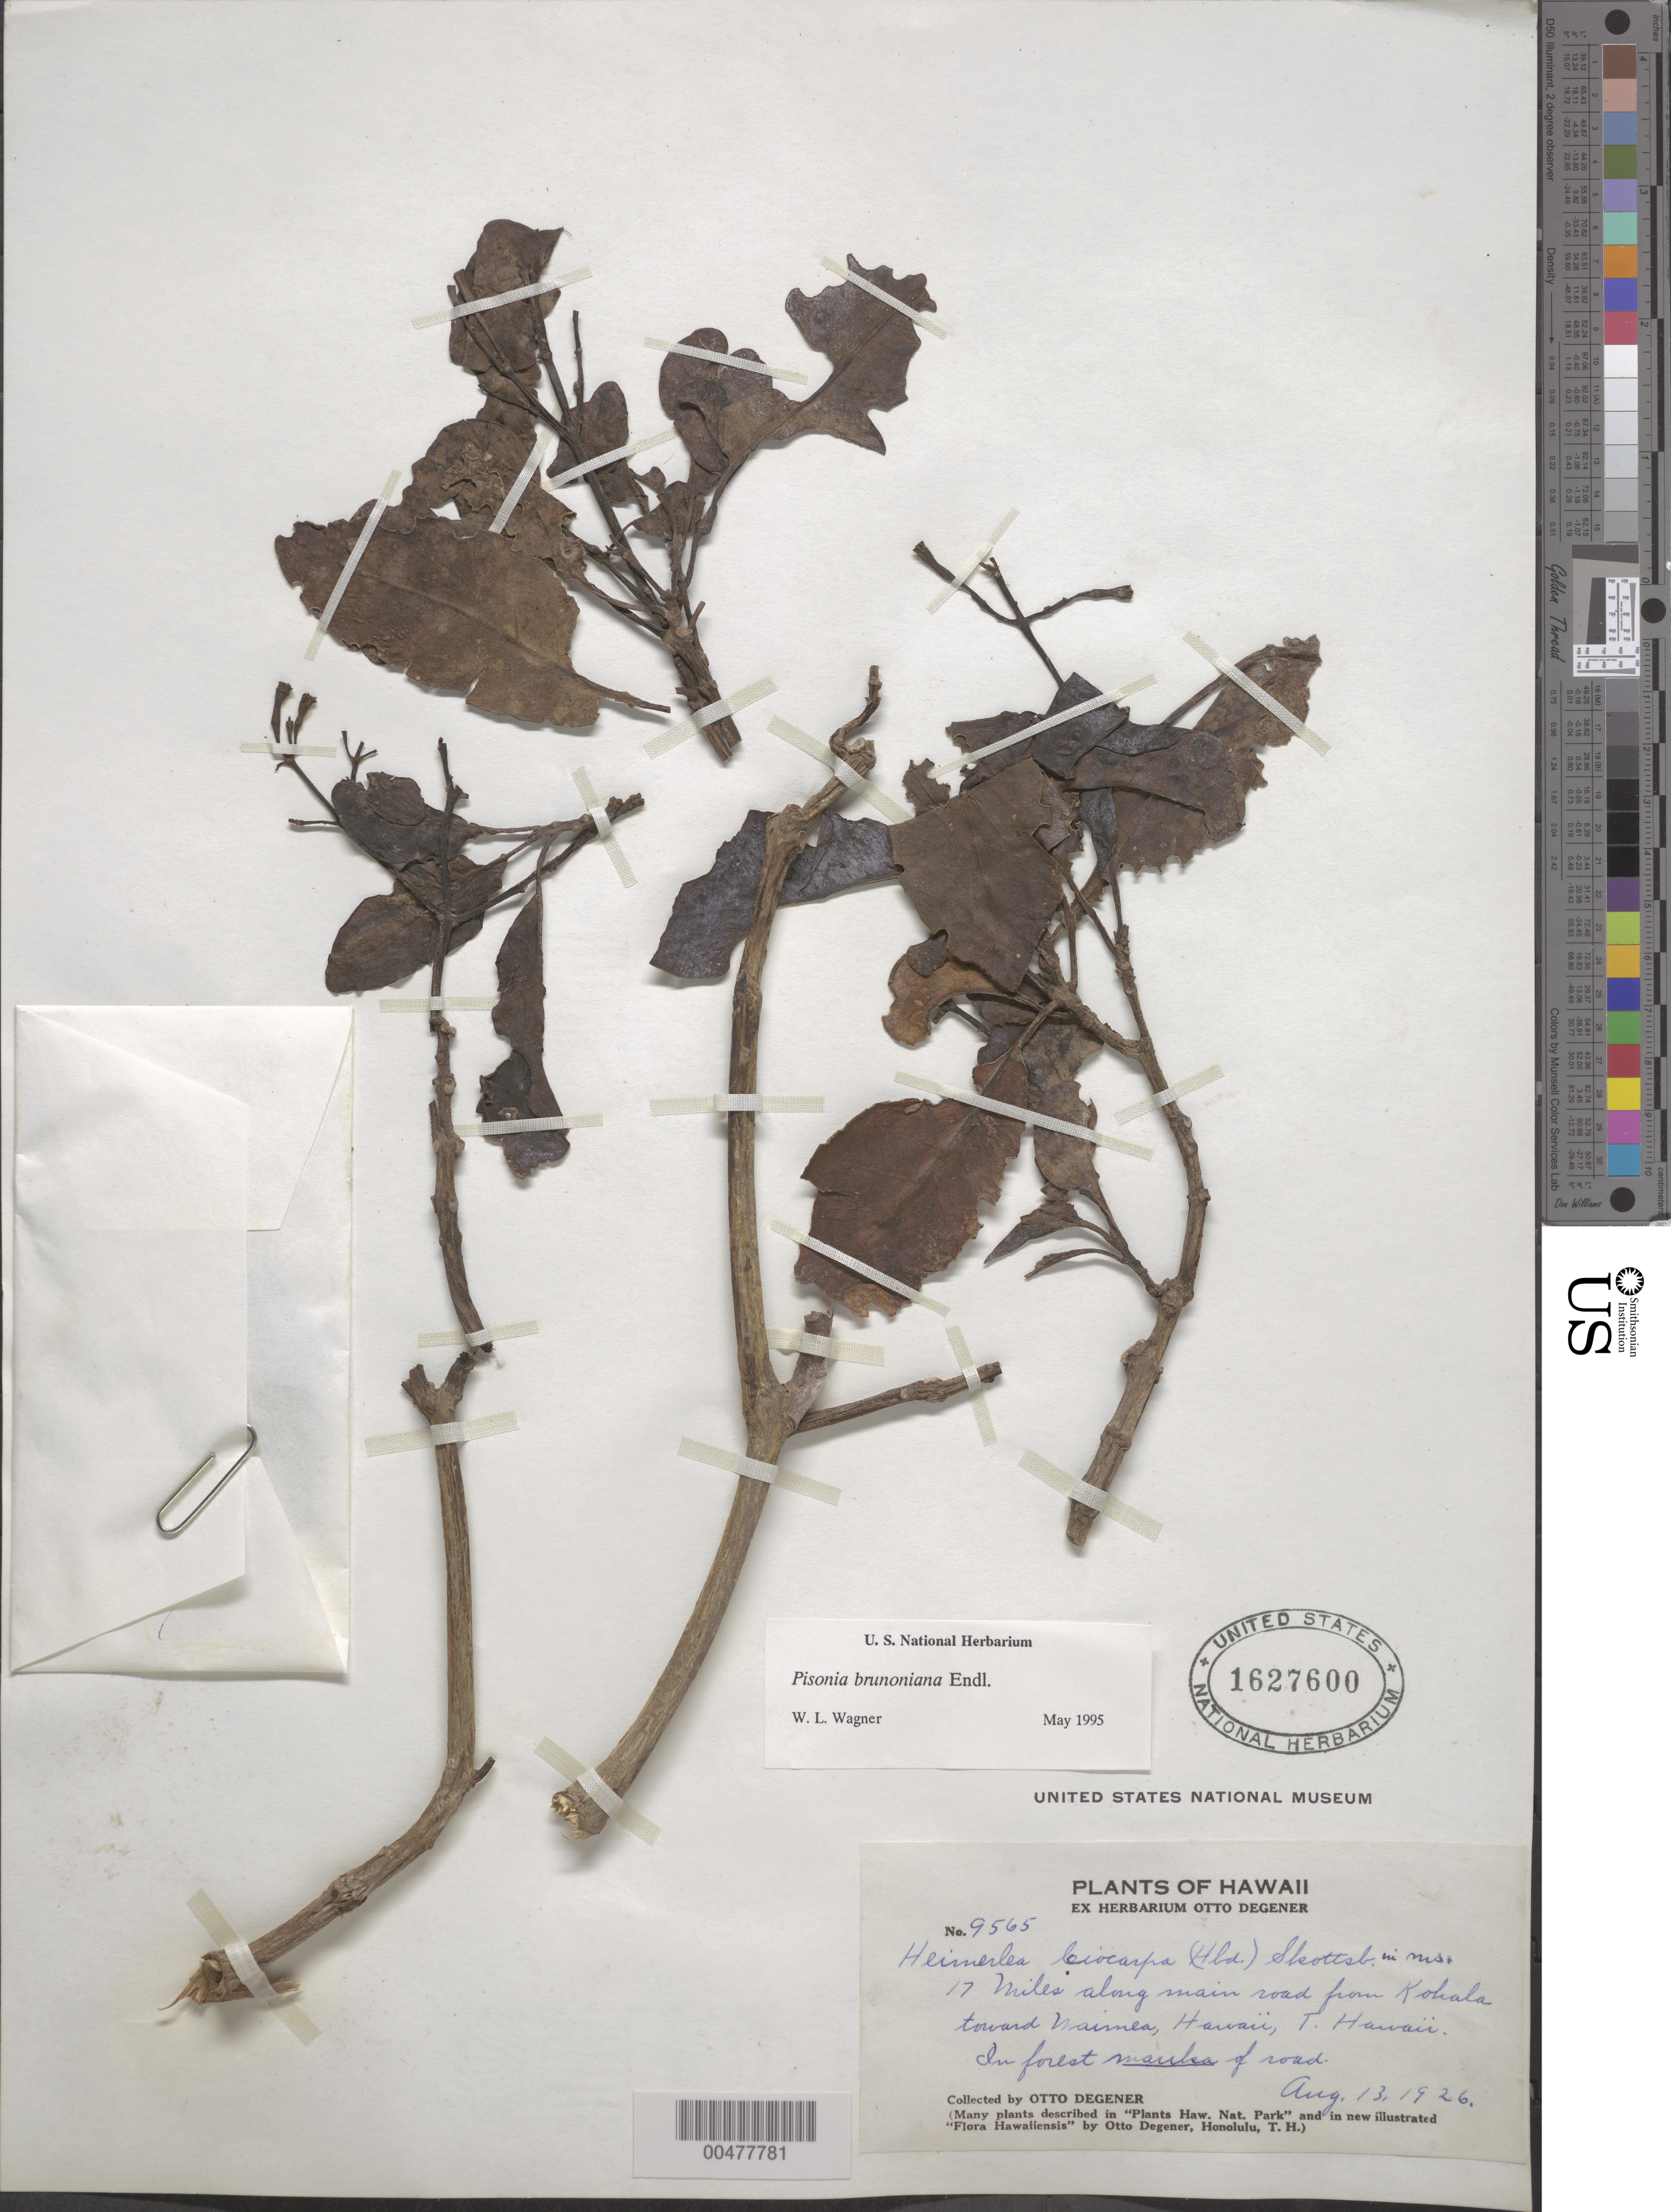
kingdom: Plantae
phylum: Tracheophyta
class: Magnoliopsida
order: Caryophyllales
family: Nyctaginaceae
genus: Ceodes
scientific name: Ceodes brunoniana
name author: (Endl.) Skottsb.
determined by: Wagner, W. L., (BOT), Smithsonian Institution - National Museum of Natural History (UNITED STATES)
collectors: O. Degener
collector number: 9565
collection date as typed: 13 Aug 1926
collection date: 1926-08-13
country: United States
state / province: Hawaii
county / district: Hawaii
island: Hawaii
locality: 17 mi along main rd from Kohala toward Waimea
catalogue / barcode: US 1627600